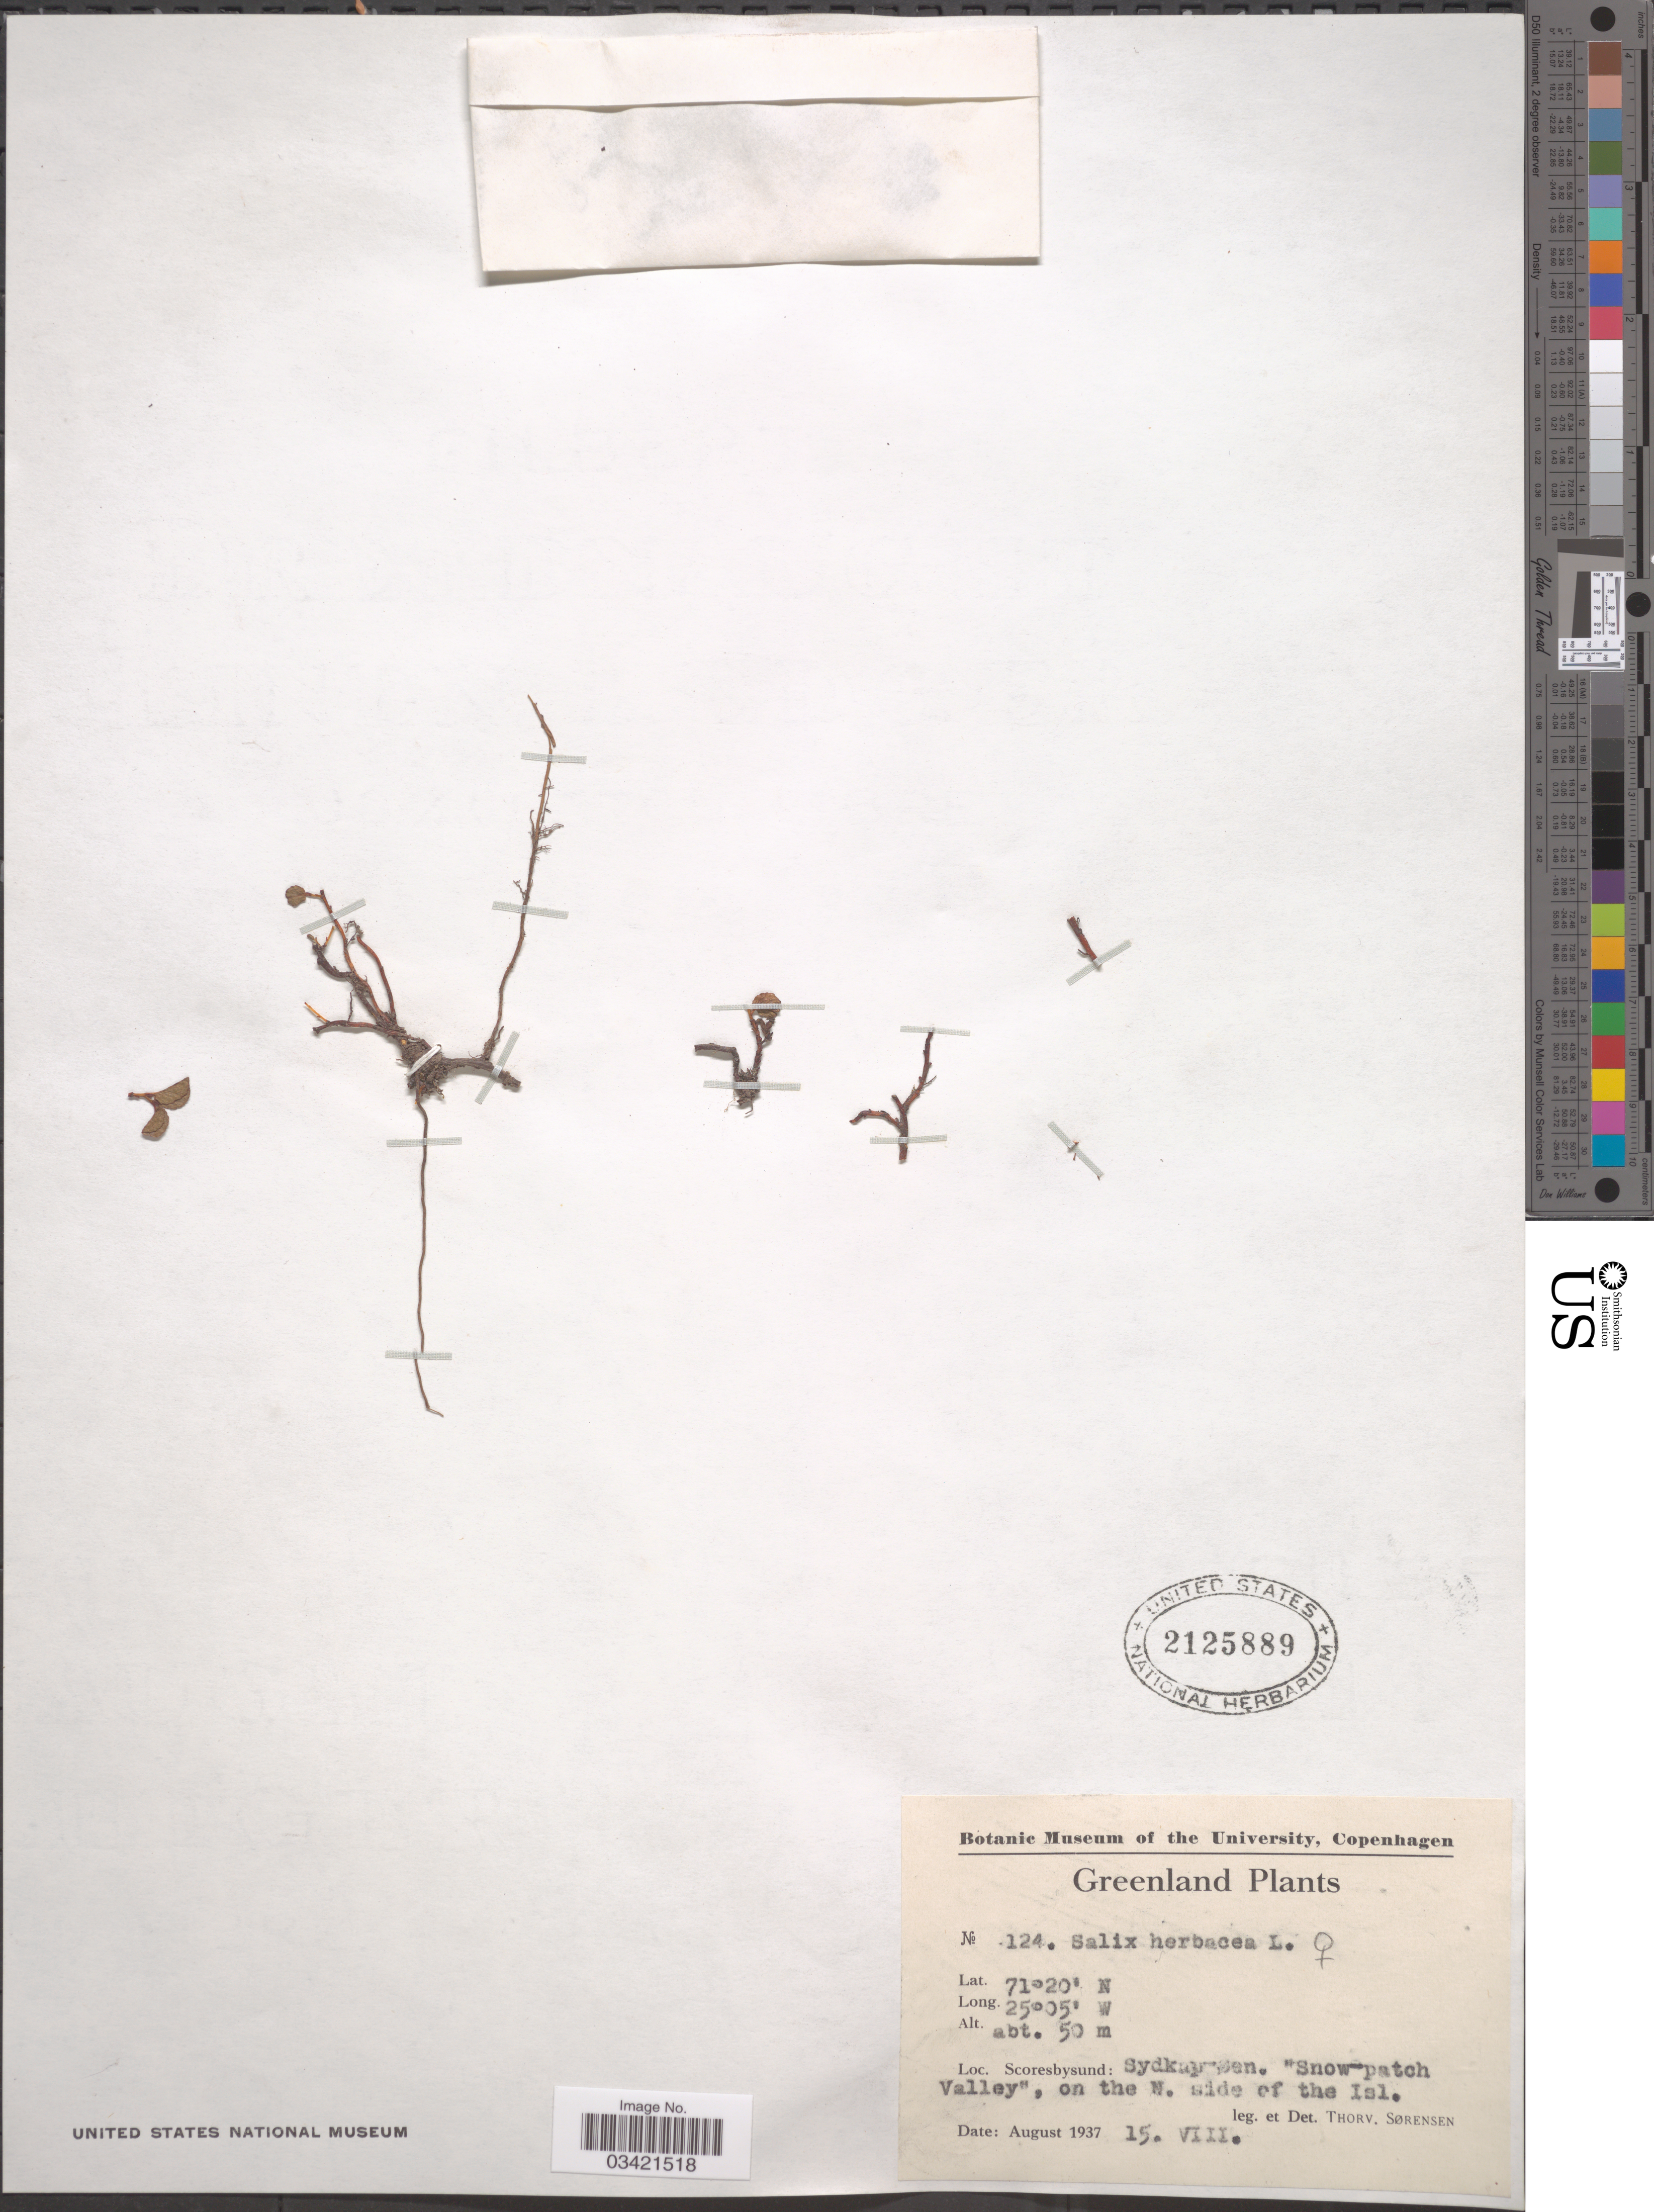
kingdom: Plantae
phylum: Tracheophyta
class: Magnoliopsida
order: Malpighiales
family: Salicaceae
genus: Salix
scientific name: Salix herbacea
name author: L.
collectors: T. Sorensen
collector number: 124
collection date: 1937-08-15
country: Greenland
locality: Scoresbysund: Sydkap-Øen. "Snow-patch Valley", on the N. side of the Isl.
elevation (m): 50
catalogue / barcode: US 2125889